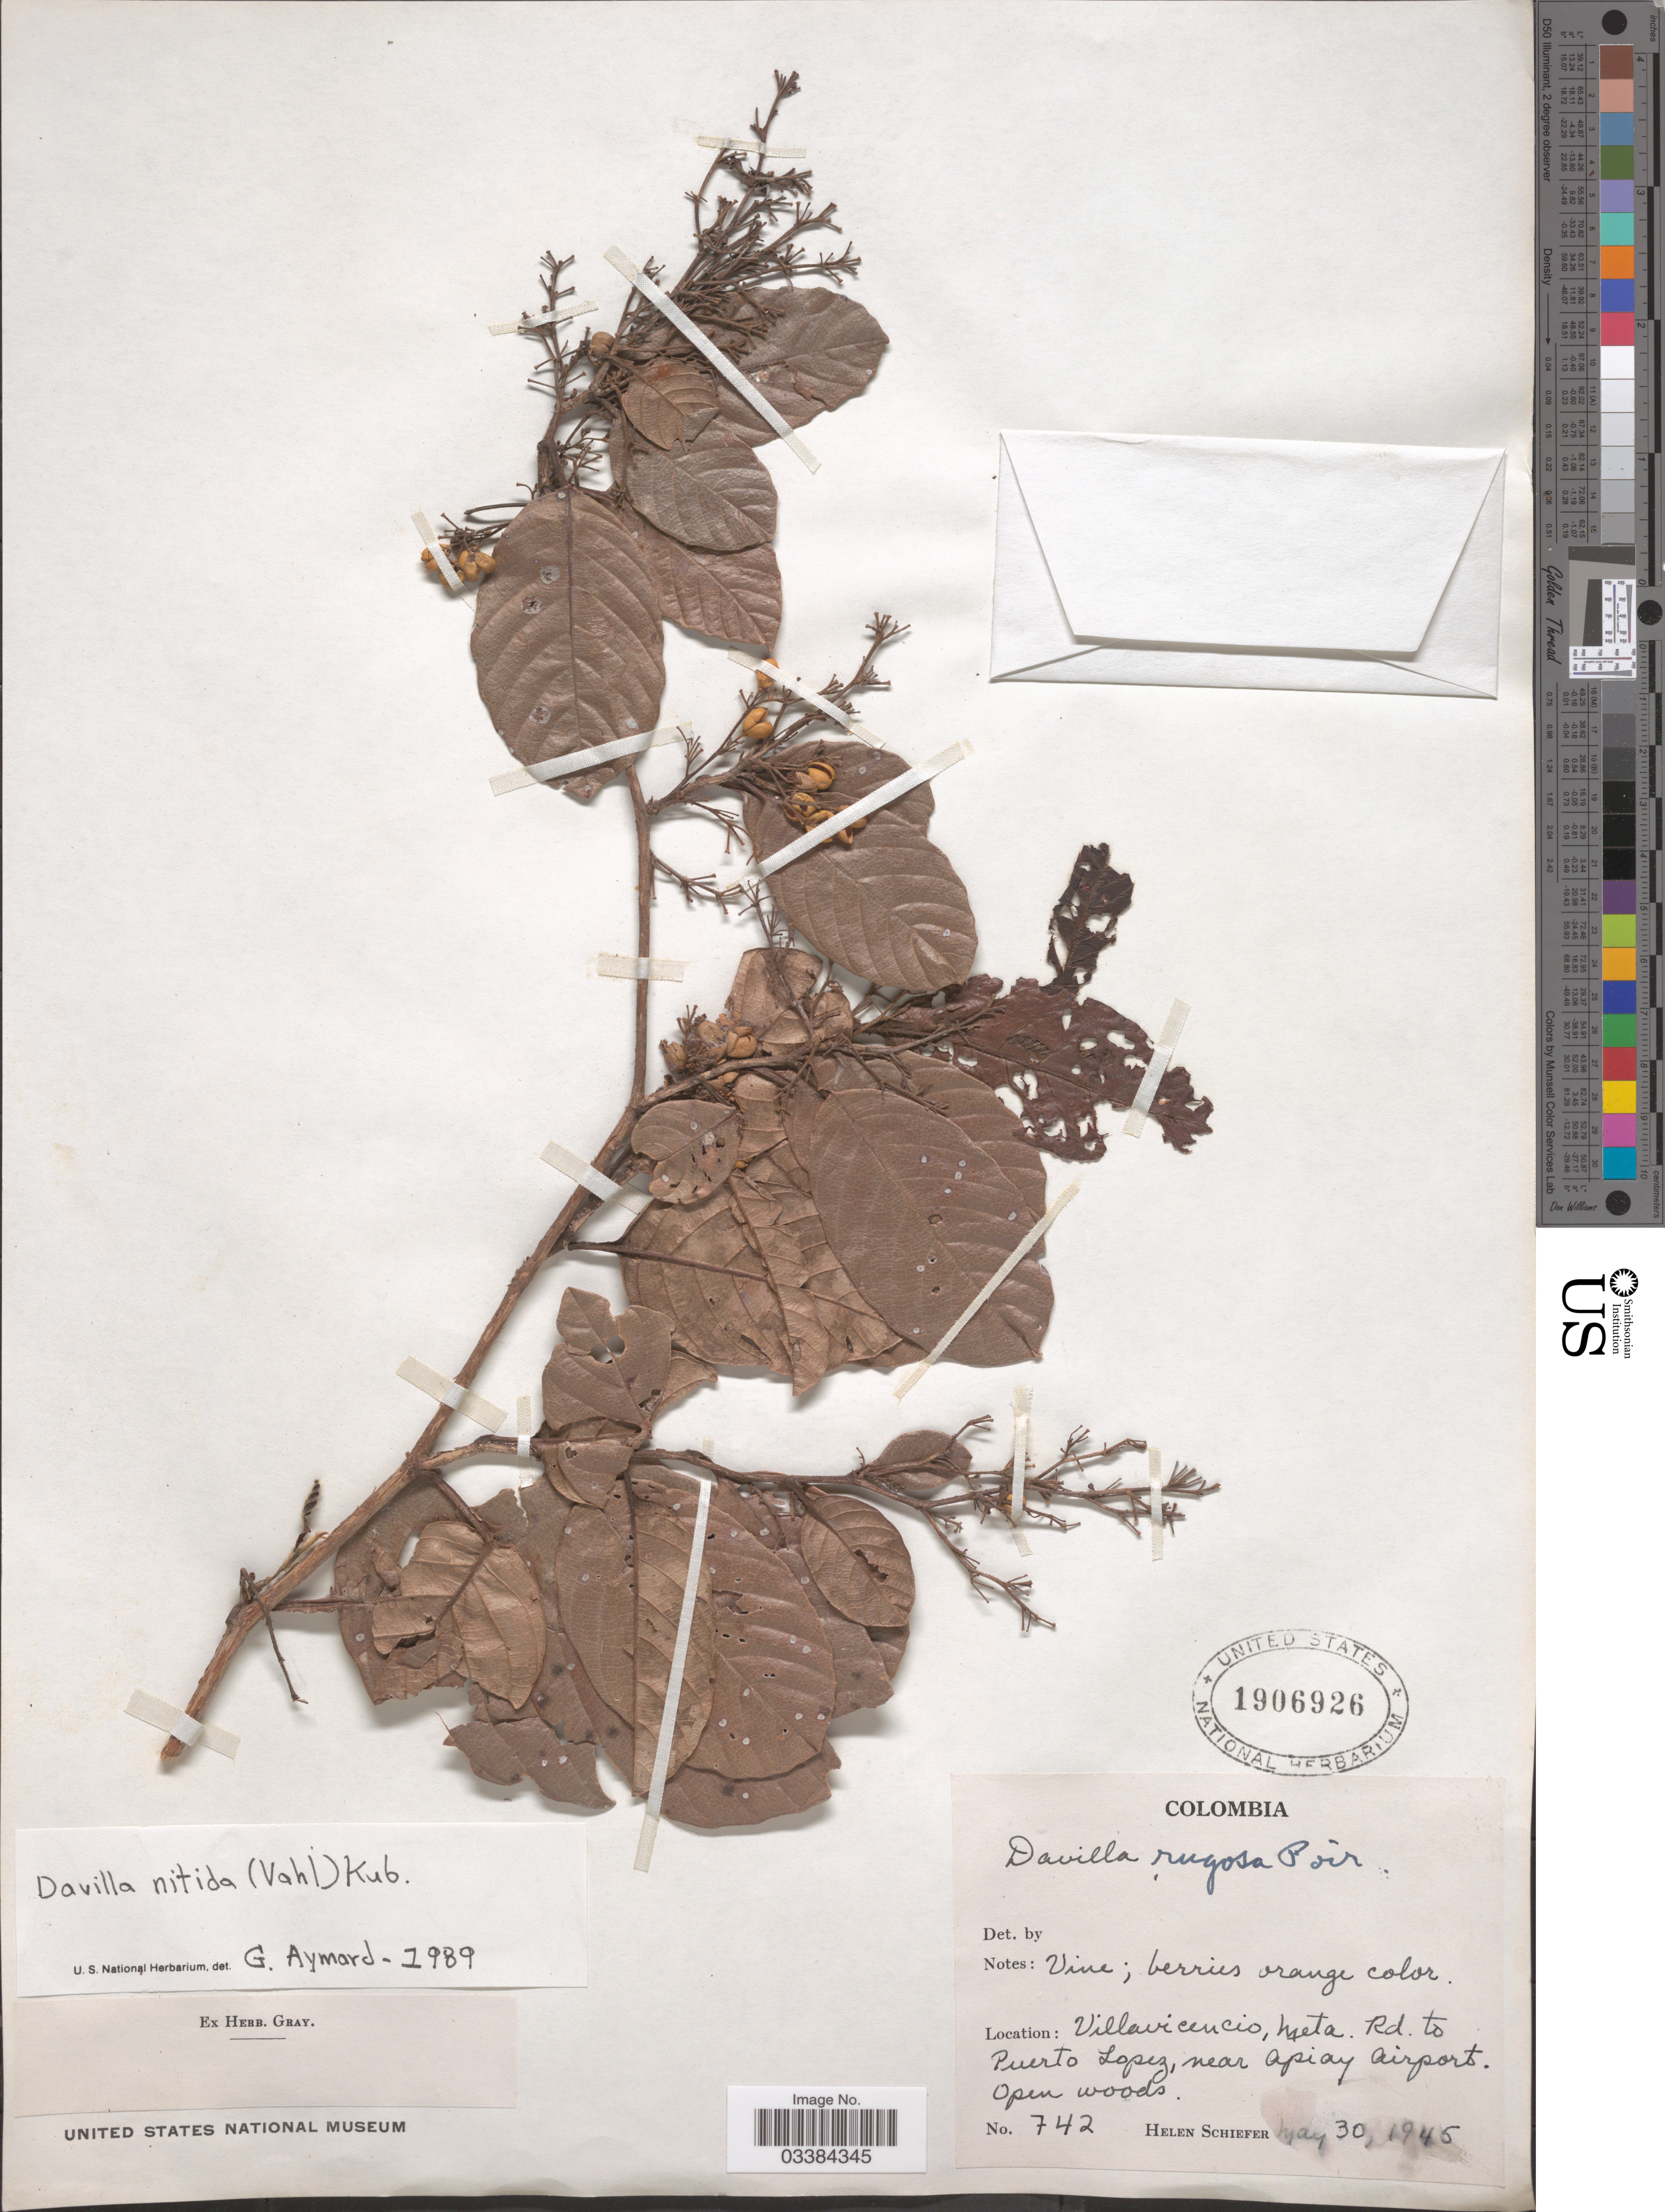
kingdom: Plantae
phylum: Tracheophyta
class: Magnoliopsida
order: Dilleniales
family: Dilleniaceae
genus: Davilla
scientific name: Davilla nitida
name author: (Vahl) Kubitzki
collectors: H. Schiefer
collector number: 742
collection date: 1945-05-30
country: Colombia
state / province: Meta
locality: Villavicencio, Meta. Rd. to Puerto Lopez, near Apiay Airport.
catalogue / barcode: US 1906926